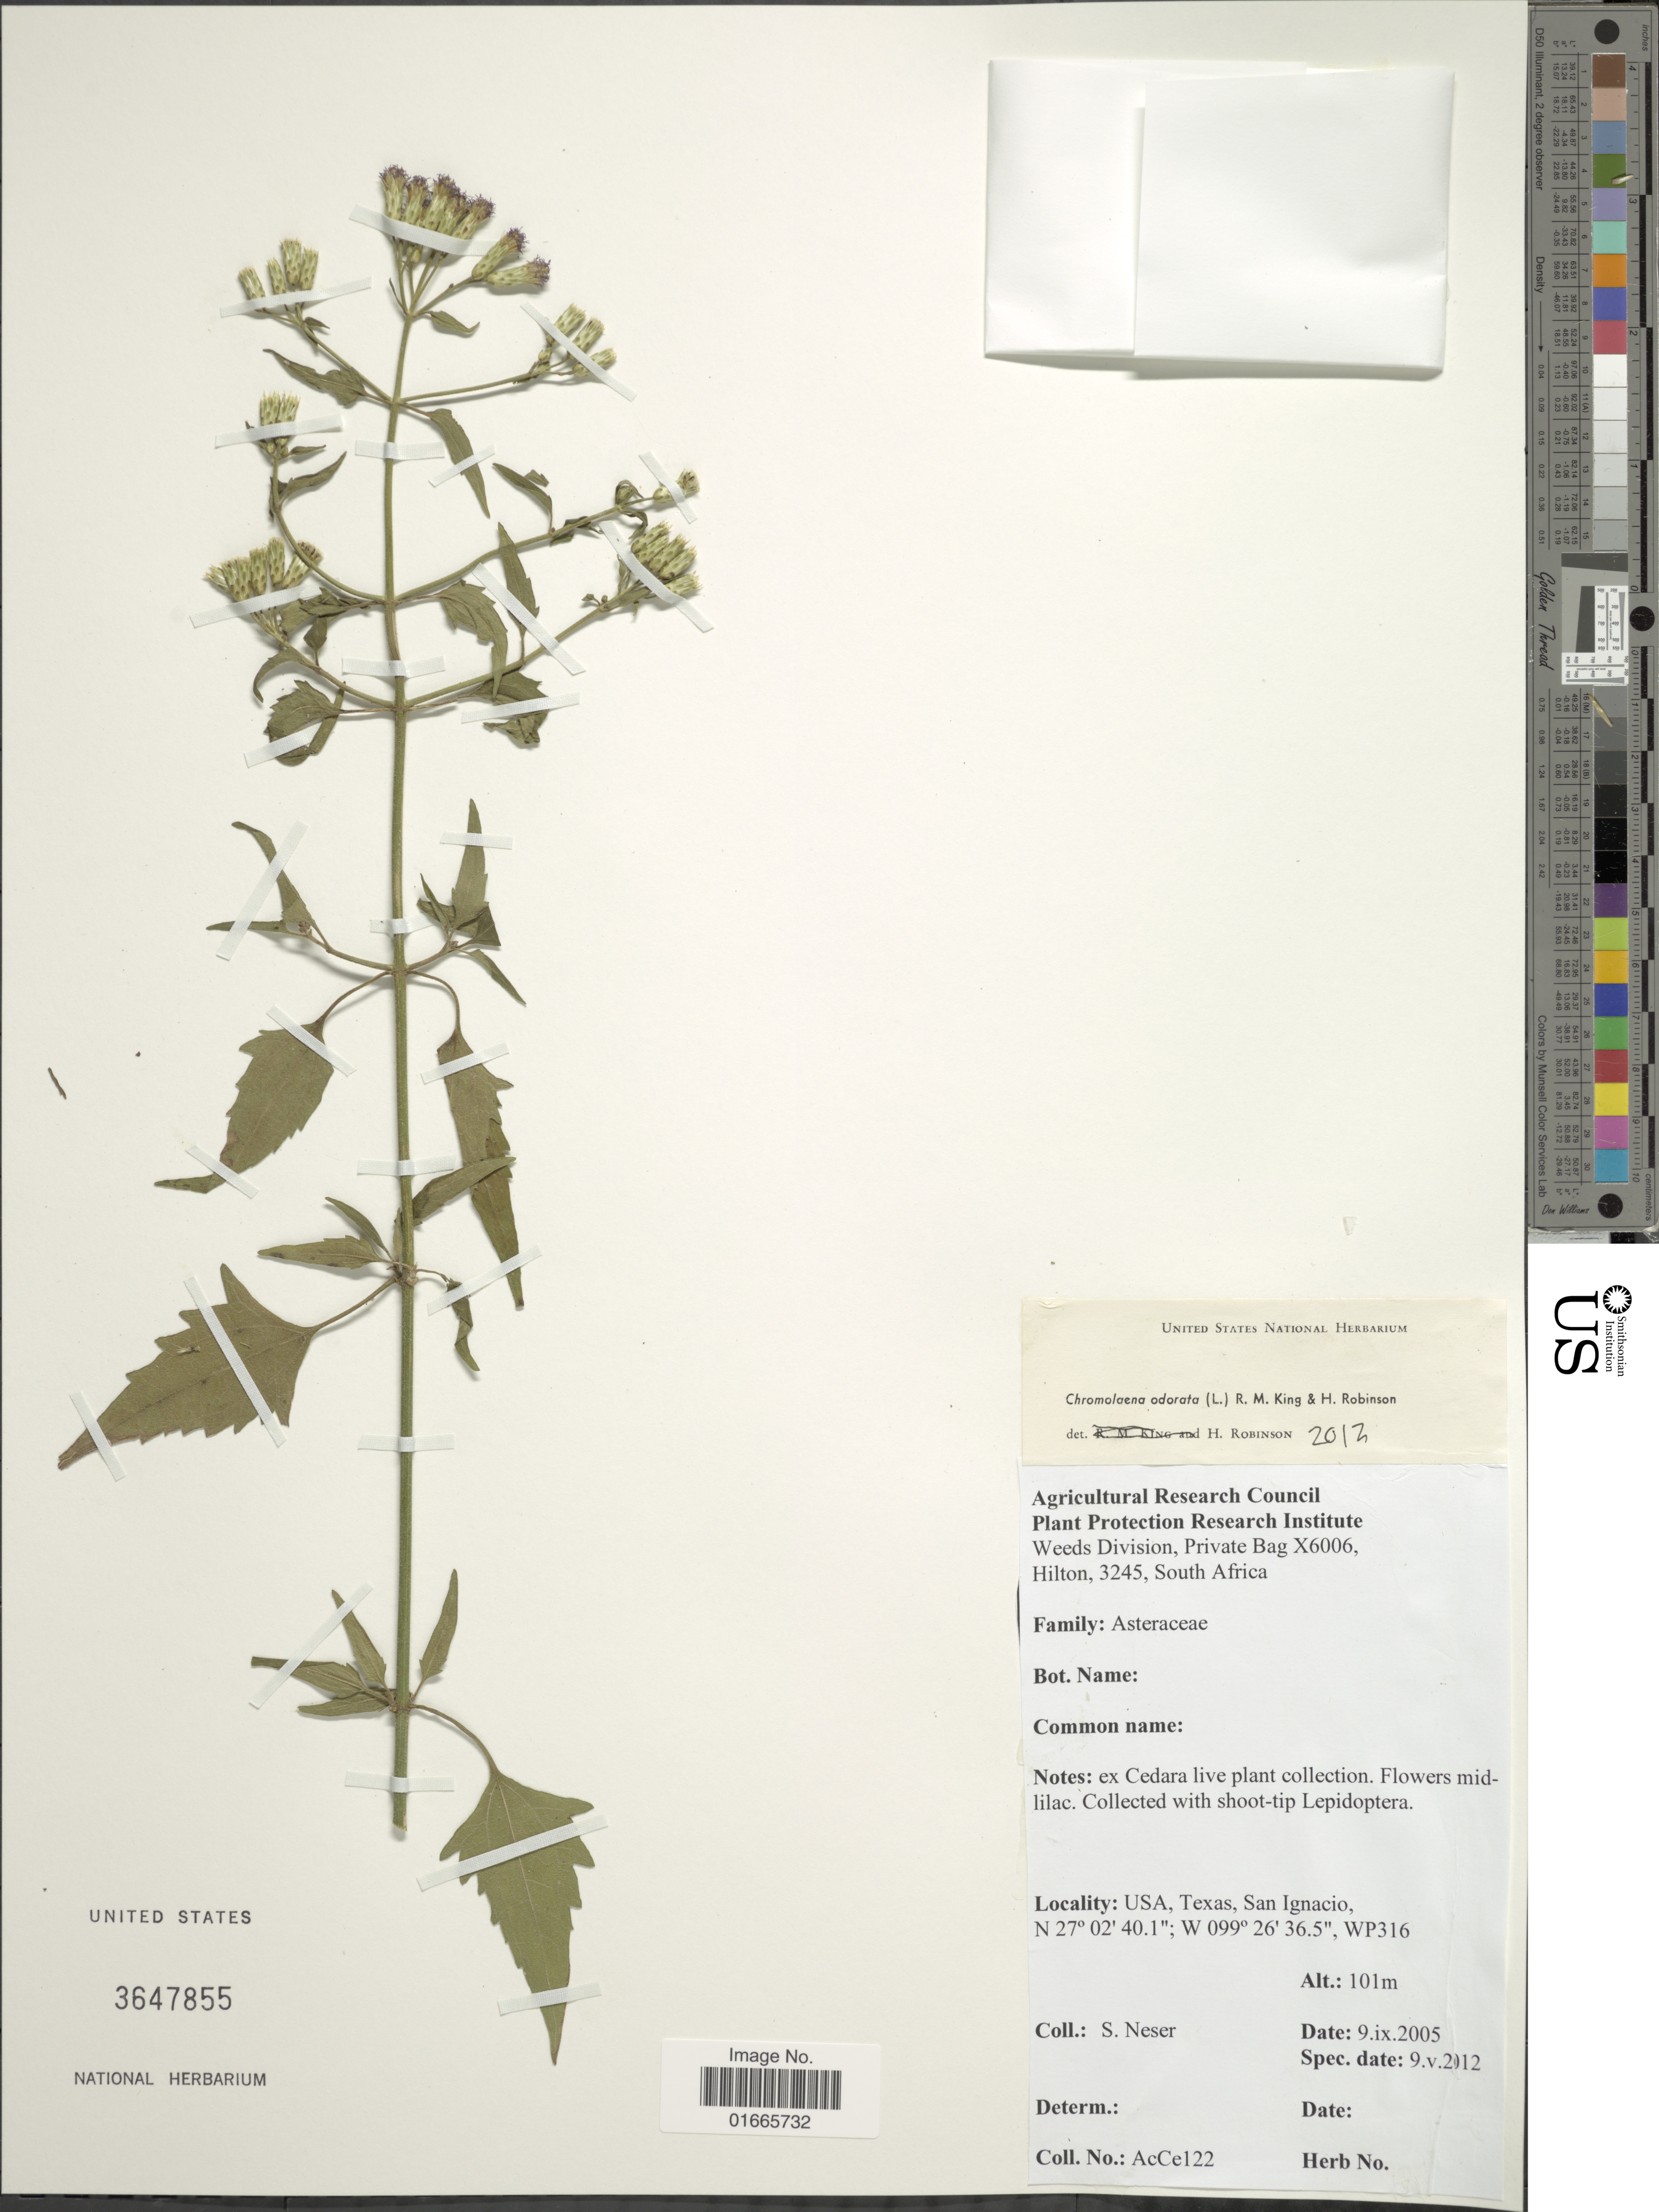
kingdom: Plantae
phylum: Tracheophyta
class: Magnoliopsida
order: Asterales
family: Asteraceae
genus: Chromolaena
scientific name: Chromolaena odorata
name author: (L.) R.M. King & H. Rob.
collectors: S. Neser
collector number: AcCe122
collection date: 2005-09-09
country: United States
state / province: Texas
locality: USA, Texax, San Igancio.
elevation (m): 101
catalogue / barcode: US 3647855